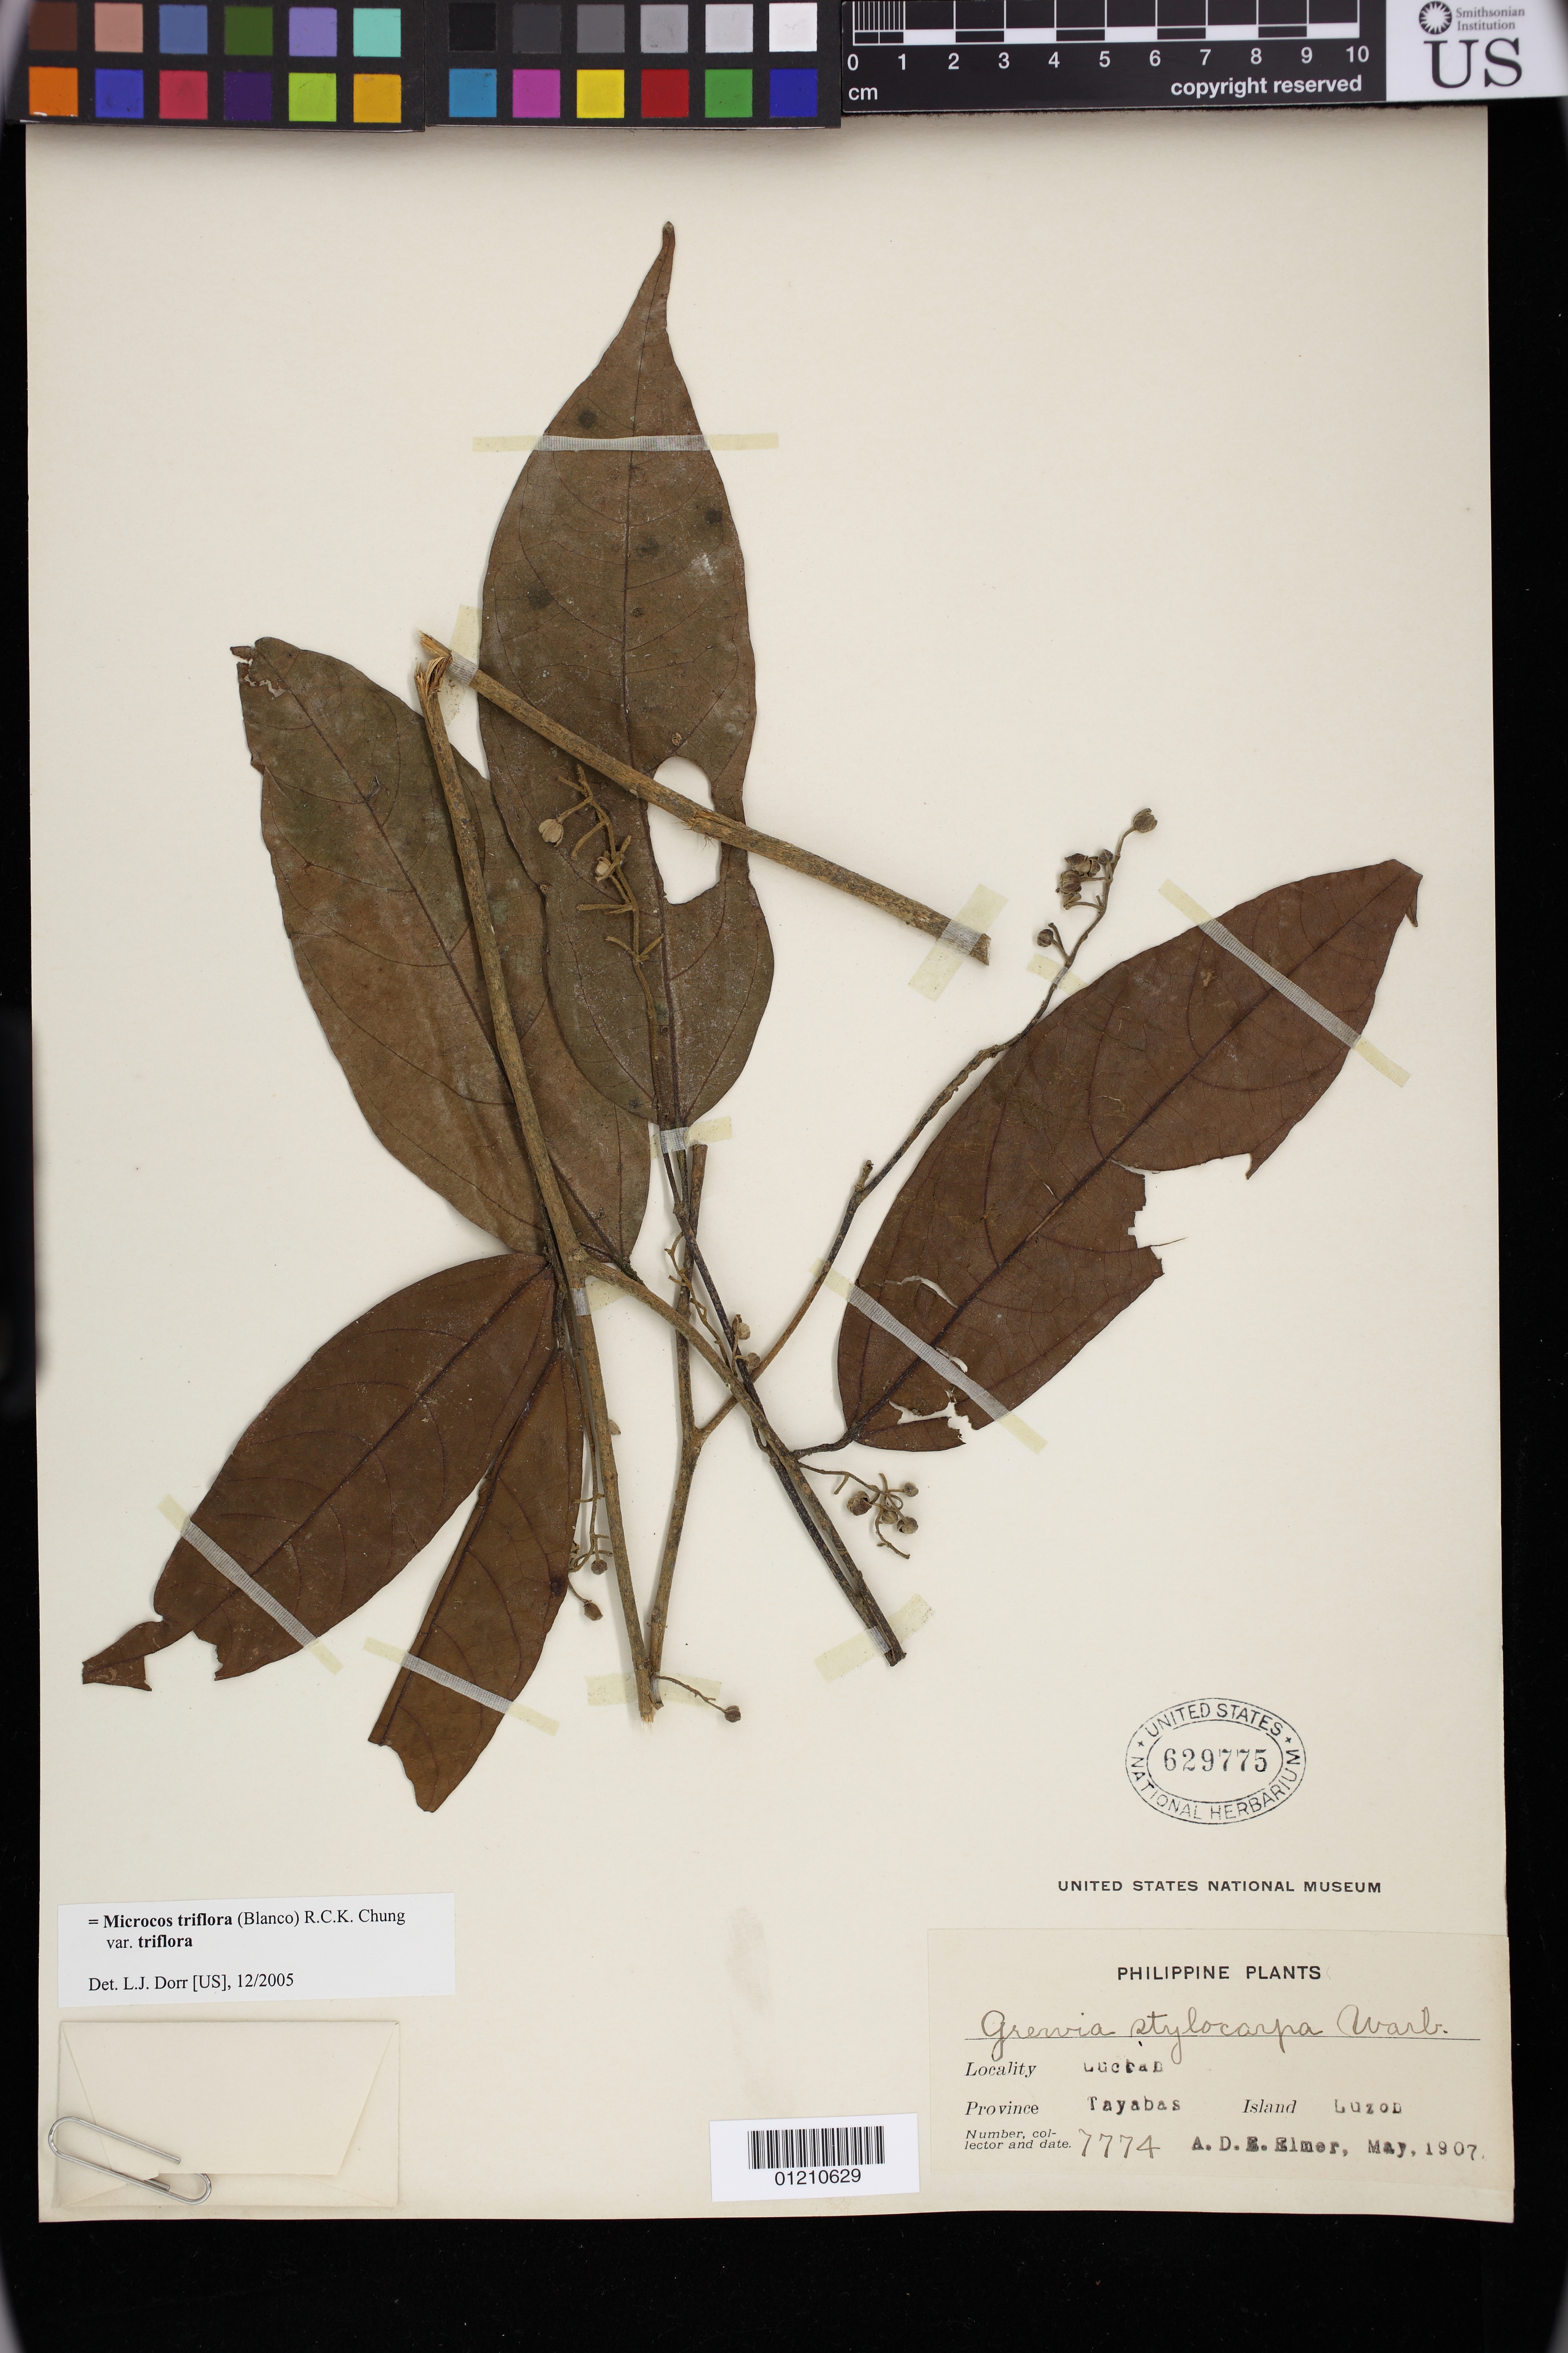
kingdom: Plantae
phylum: Tracheophyta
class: Magnoliopsida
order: Malvales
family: Malvaceae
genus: Microcos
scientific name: Microcos triflora var. triflora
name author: (Blanco) R.C.K. Chung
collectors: A. D. E. Elmer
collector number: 7774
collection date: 1907-05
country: Philippines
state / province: Calabarzon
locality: Lucban, Tayabas (Quezon Province)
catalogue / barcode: US 629775